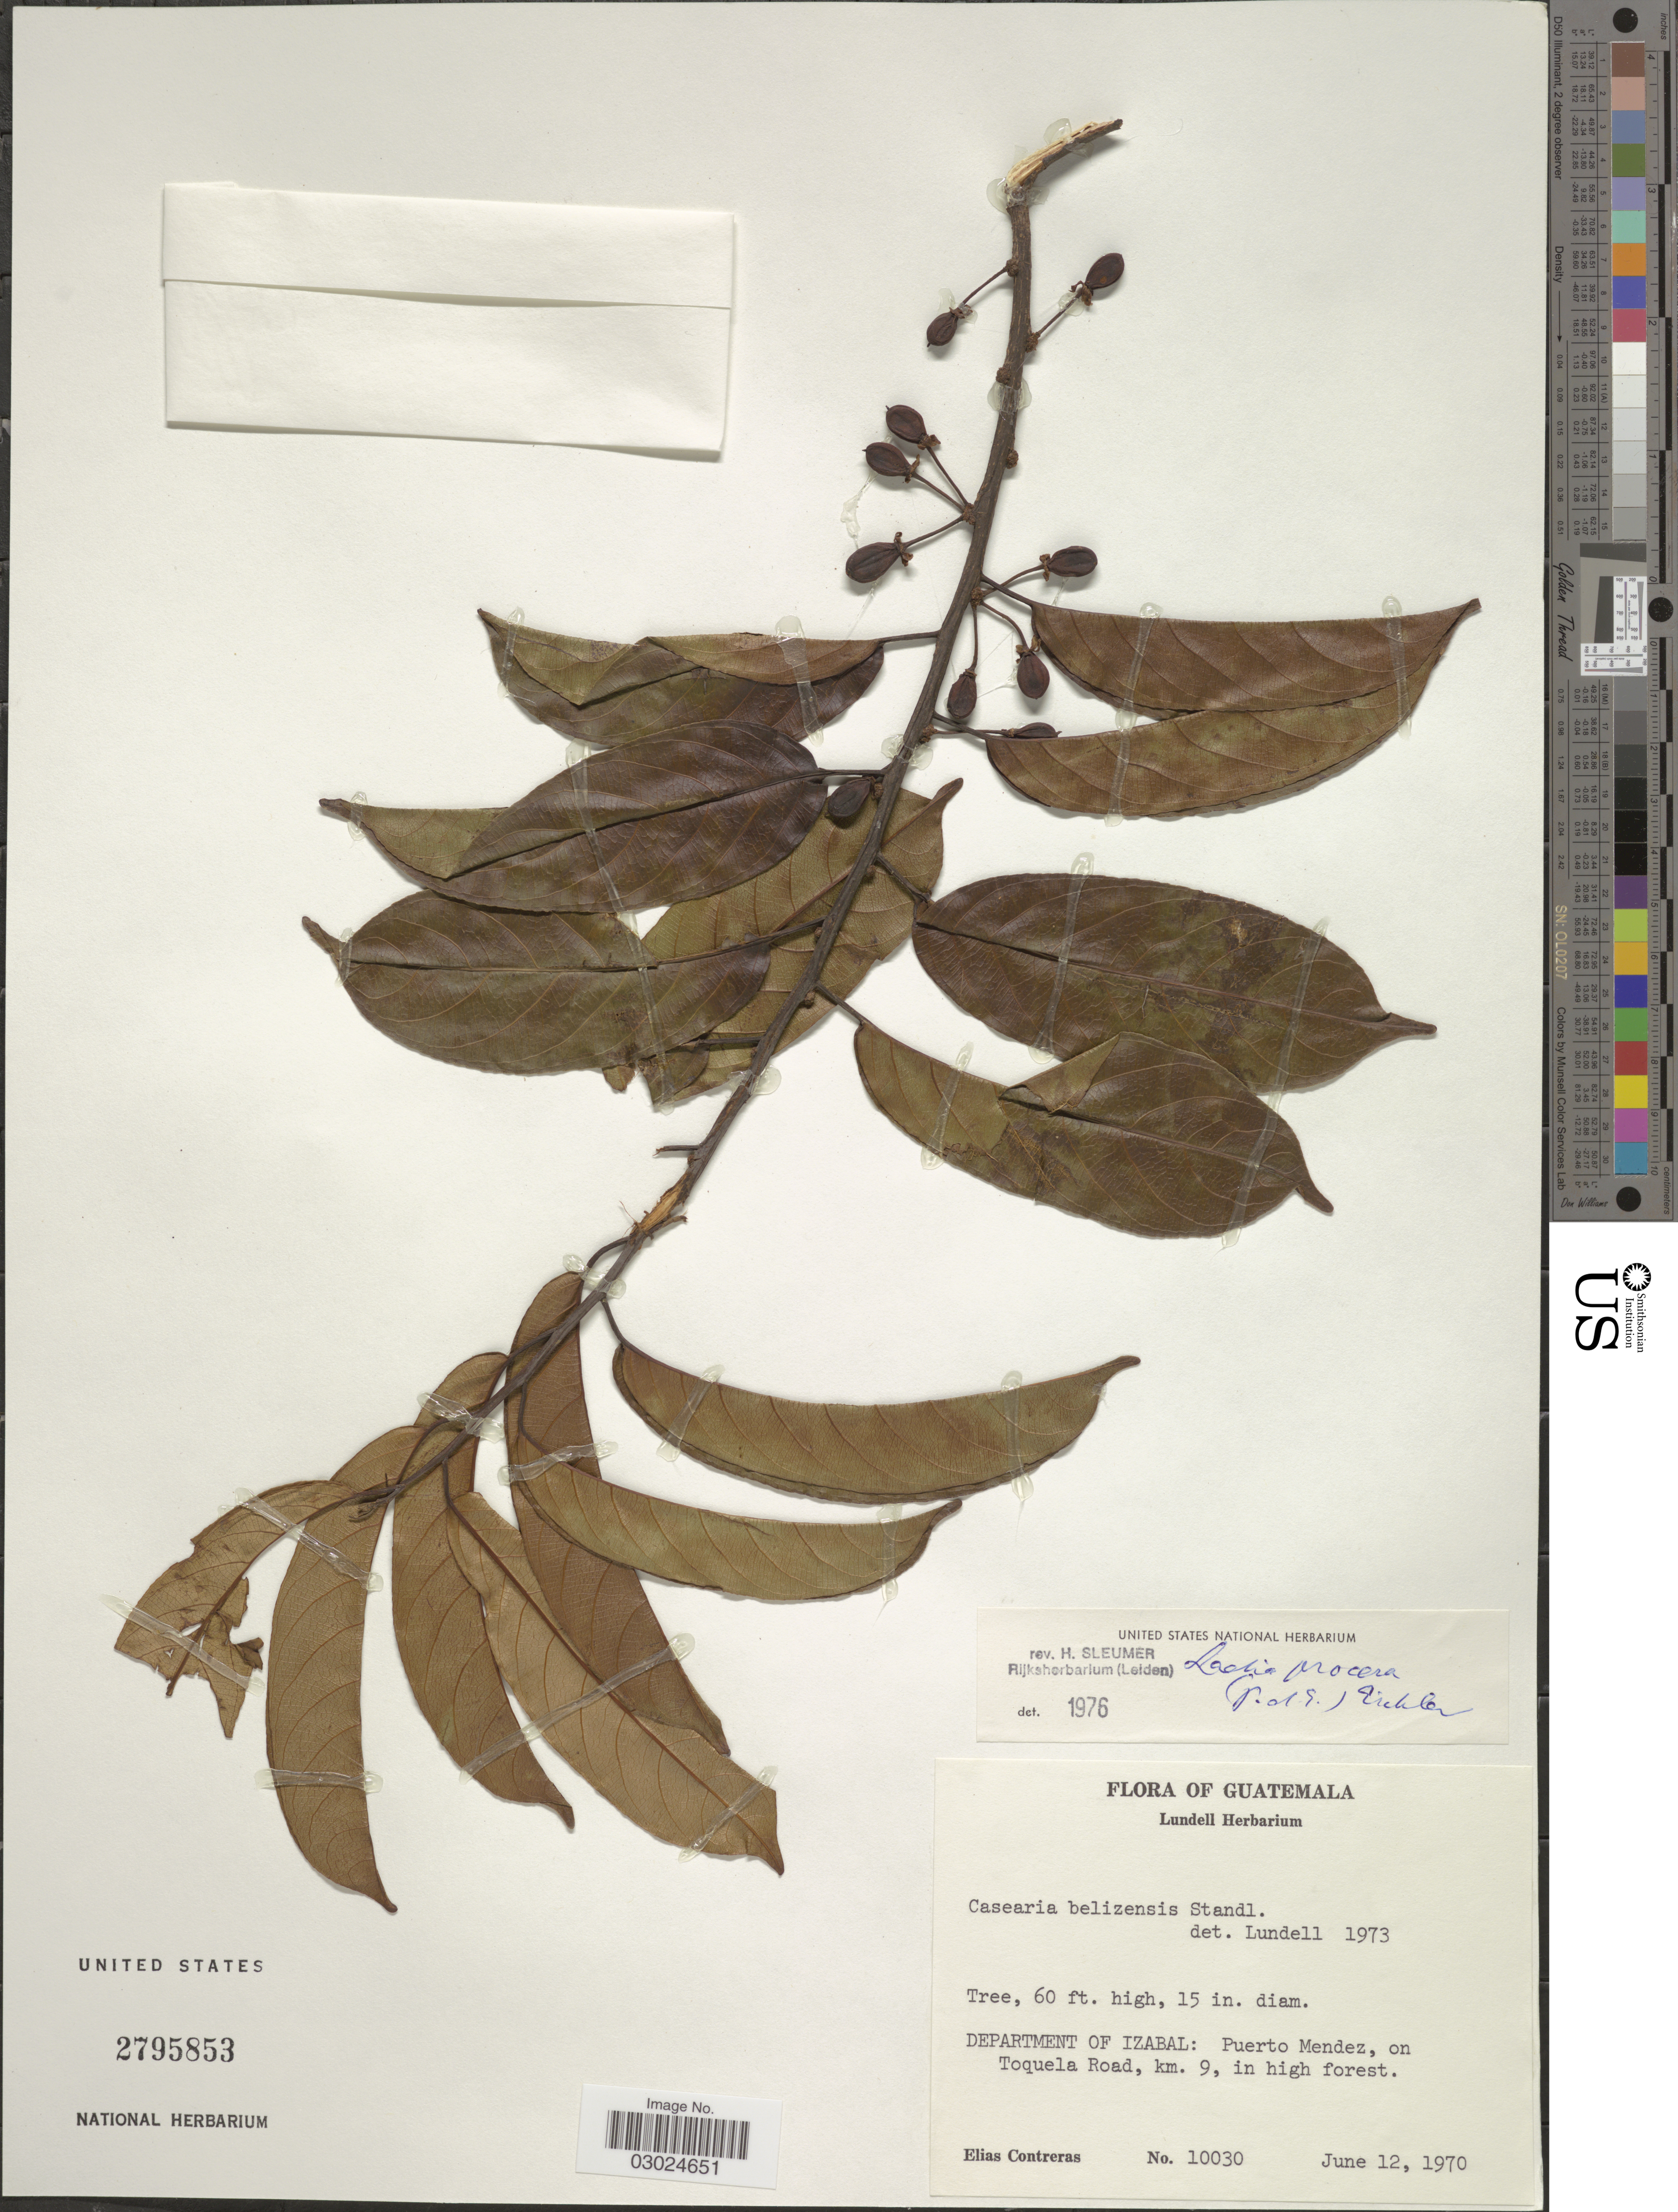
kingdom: Plantae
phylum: Tracheophyta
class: Magnoliopsida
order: Malpighiales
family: Salicaceae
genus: Laetia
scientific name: Laetia procera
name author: (Poepp.) Eichler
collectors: E. Contreras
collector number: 10030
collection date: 1970-06-12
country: Guatemala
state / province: Izabal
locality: Department of Izabal: Puerto Mendez, on Toquela Road, km. 9.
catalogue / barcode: US 2795853